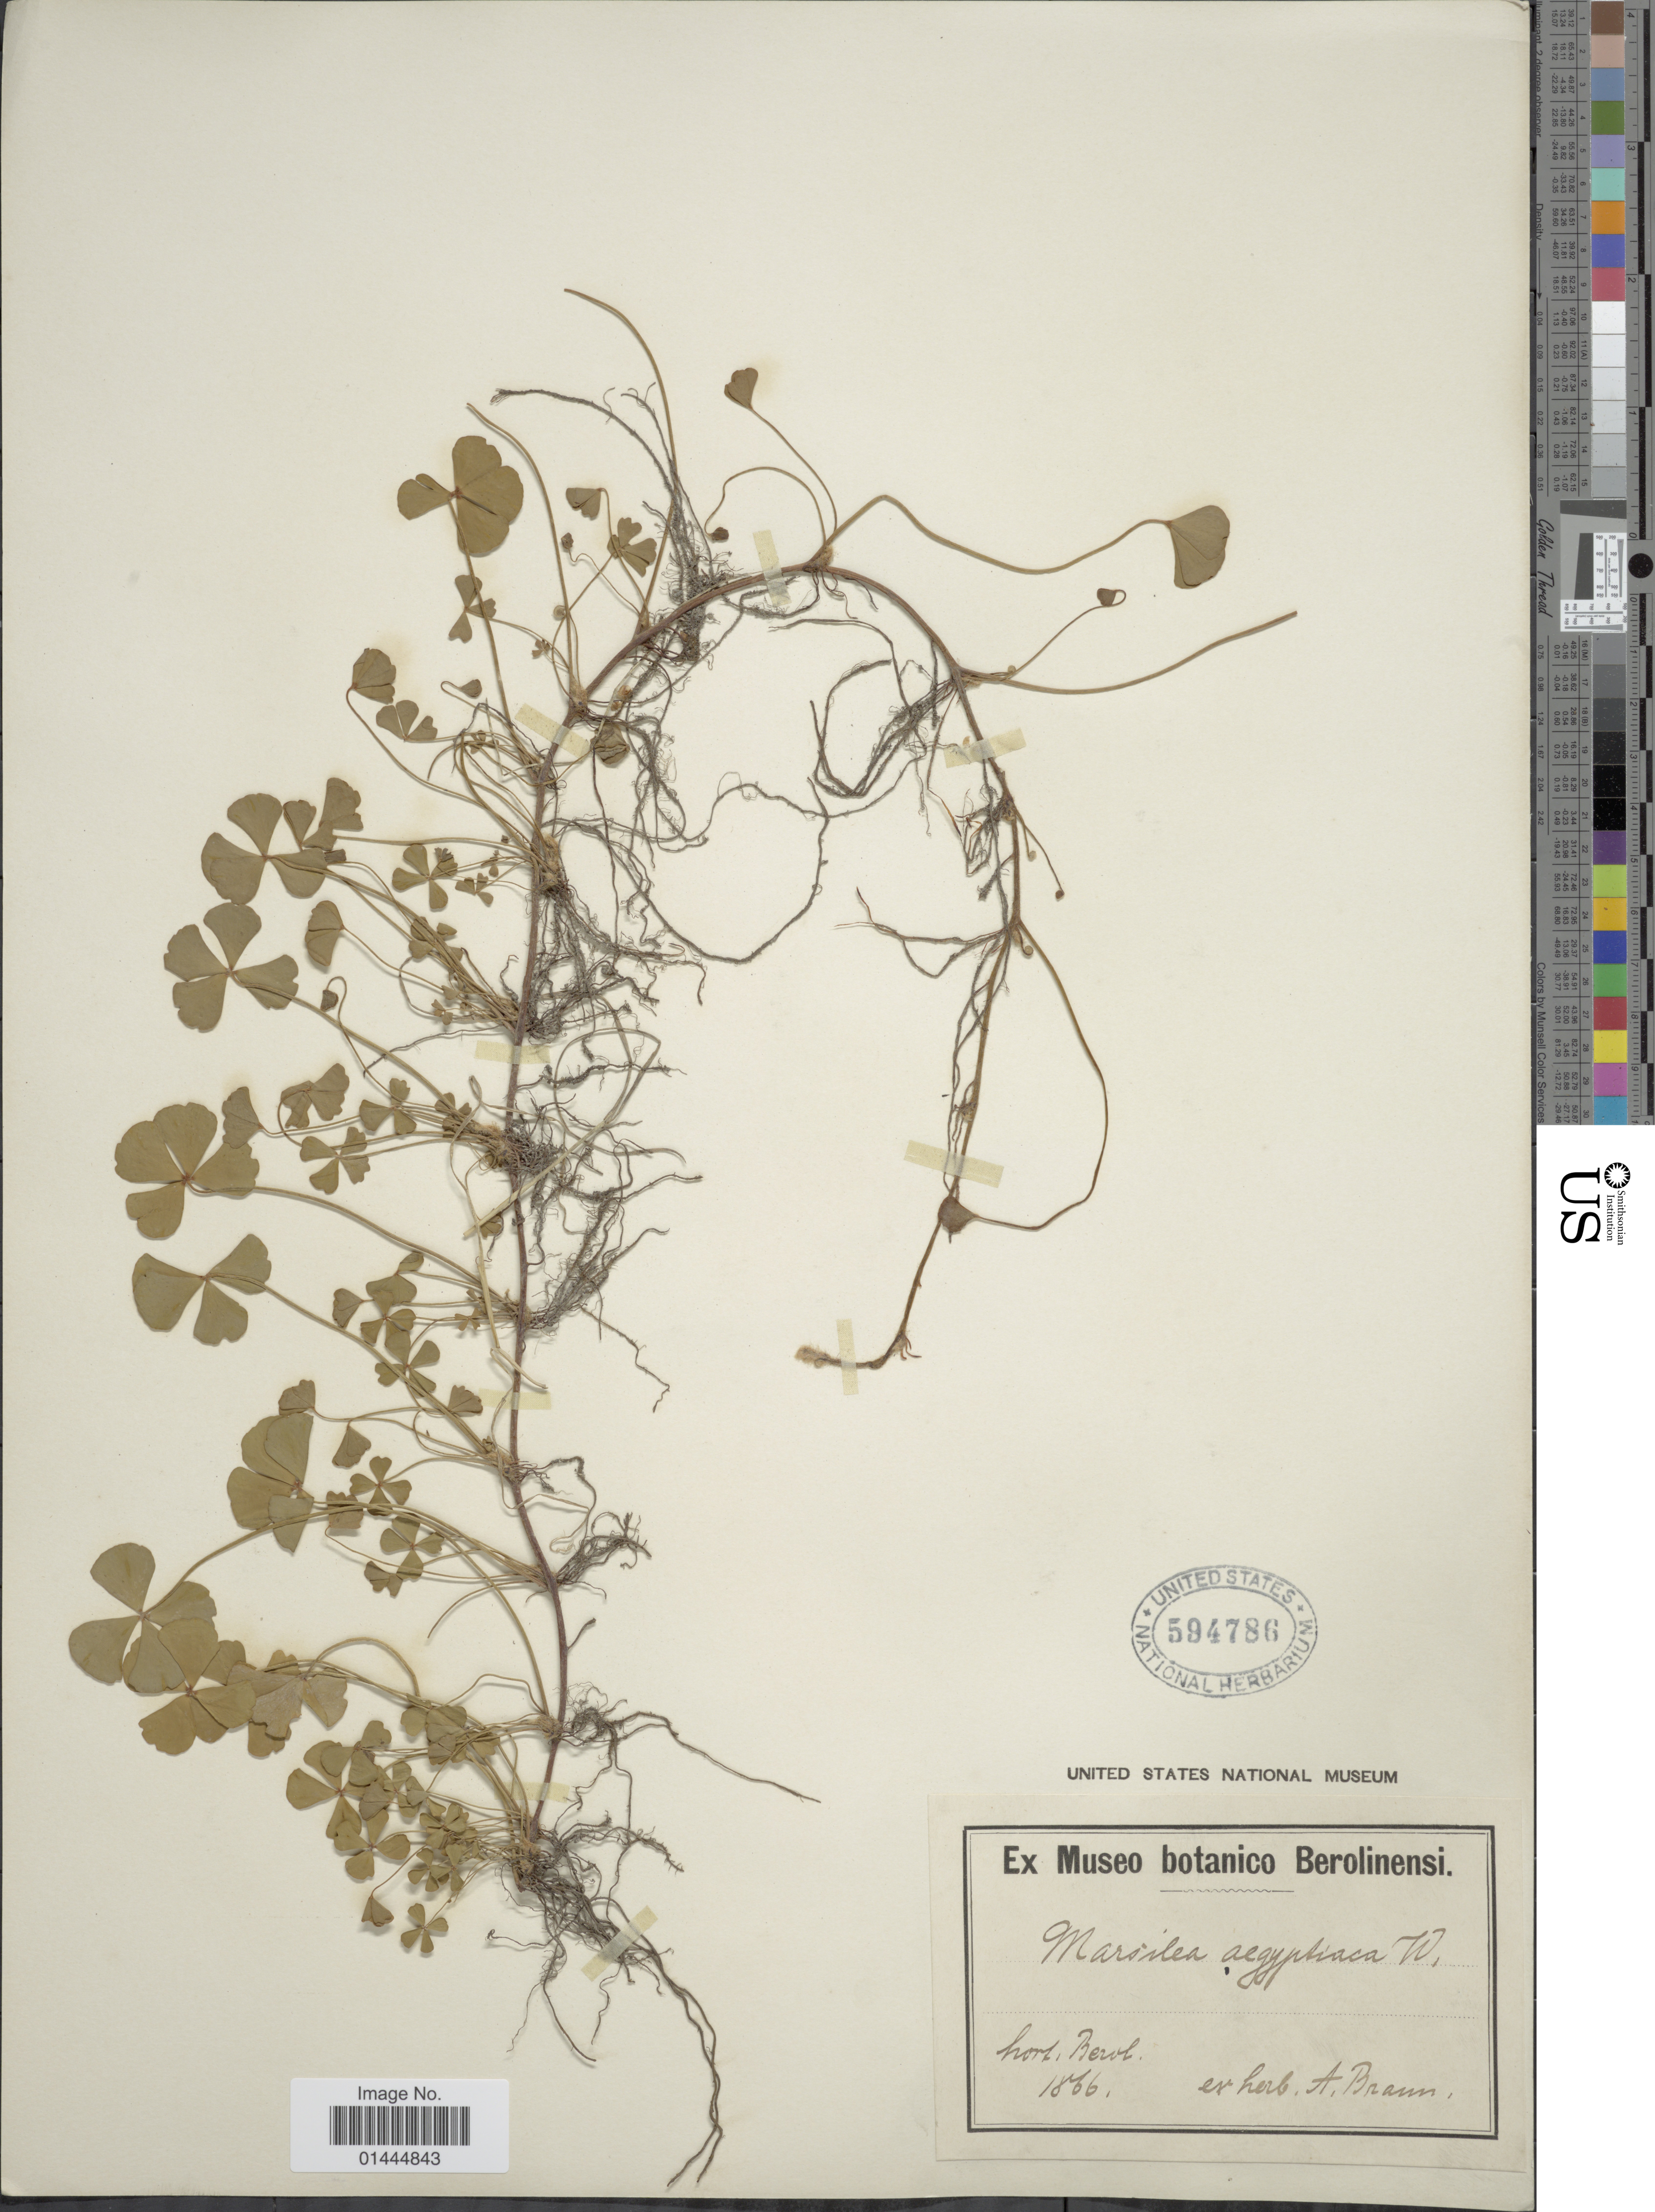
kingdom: Plantae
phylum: Tracheophyta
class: Polypodiopsida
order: Salviniales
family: Marsileaceae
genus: Marsilea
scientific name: Marsilea aegyptiaca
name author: Willd.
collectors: ex herb. A. Braun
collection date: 1866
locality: Hort. Berol.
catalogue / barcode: US 594786